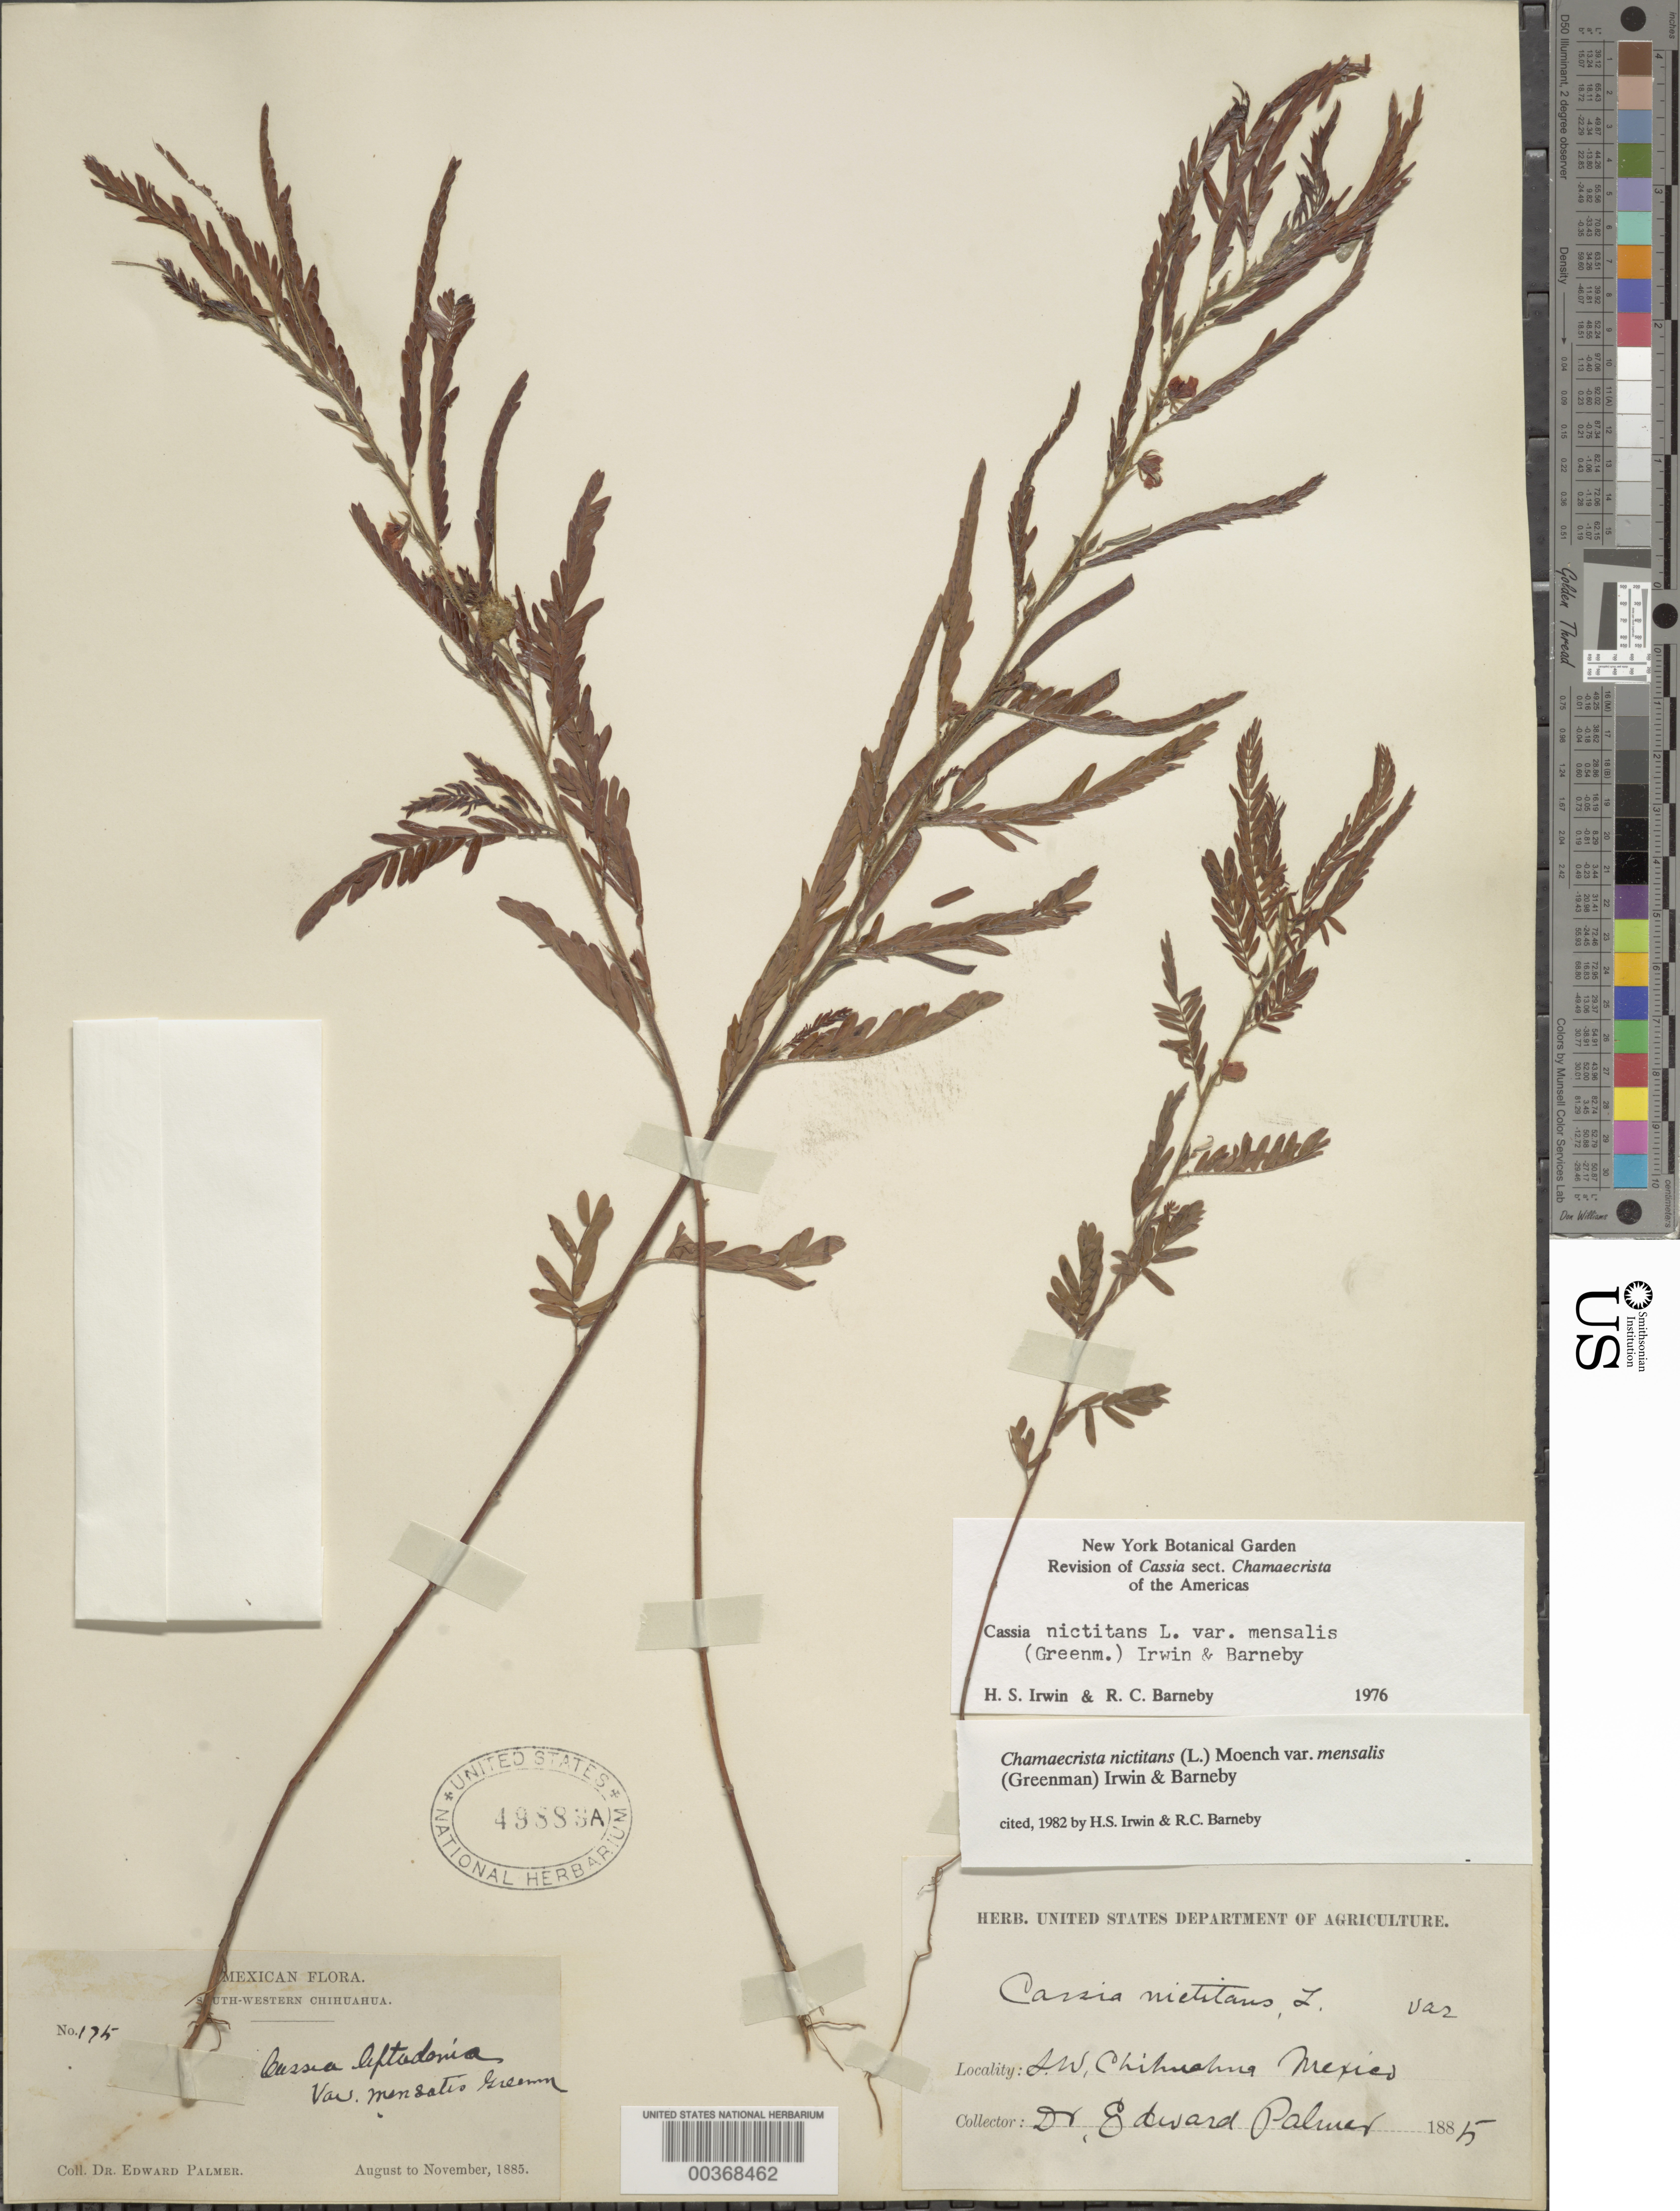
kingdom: Plantae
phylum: Tracheophyta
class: Magnoliopsida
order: Fabales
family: Fabaceae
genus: Chamaecrista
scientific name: Chamaecrista nictitans var. mensalis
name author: (Greenm.) H.S. Irwin & Barneby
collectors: E. Palmer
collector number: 175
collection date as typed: Aug 1885 to -- Nov 1885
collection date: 1885-08/1885-11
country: Mexico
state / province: Chihuahua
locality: SW Chihuahua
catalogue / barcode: US 49883A